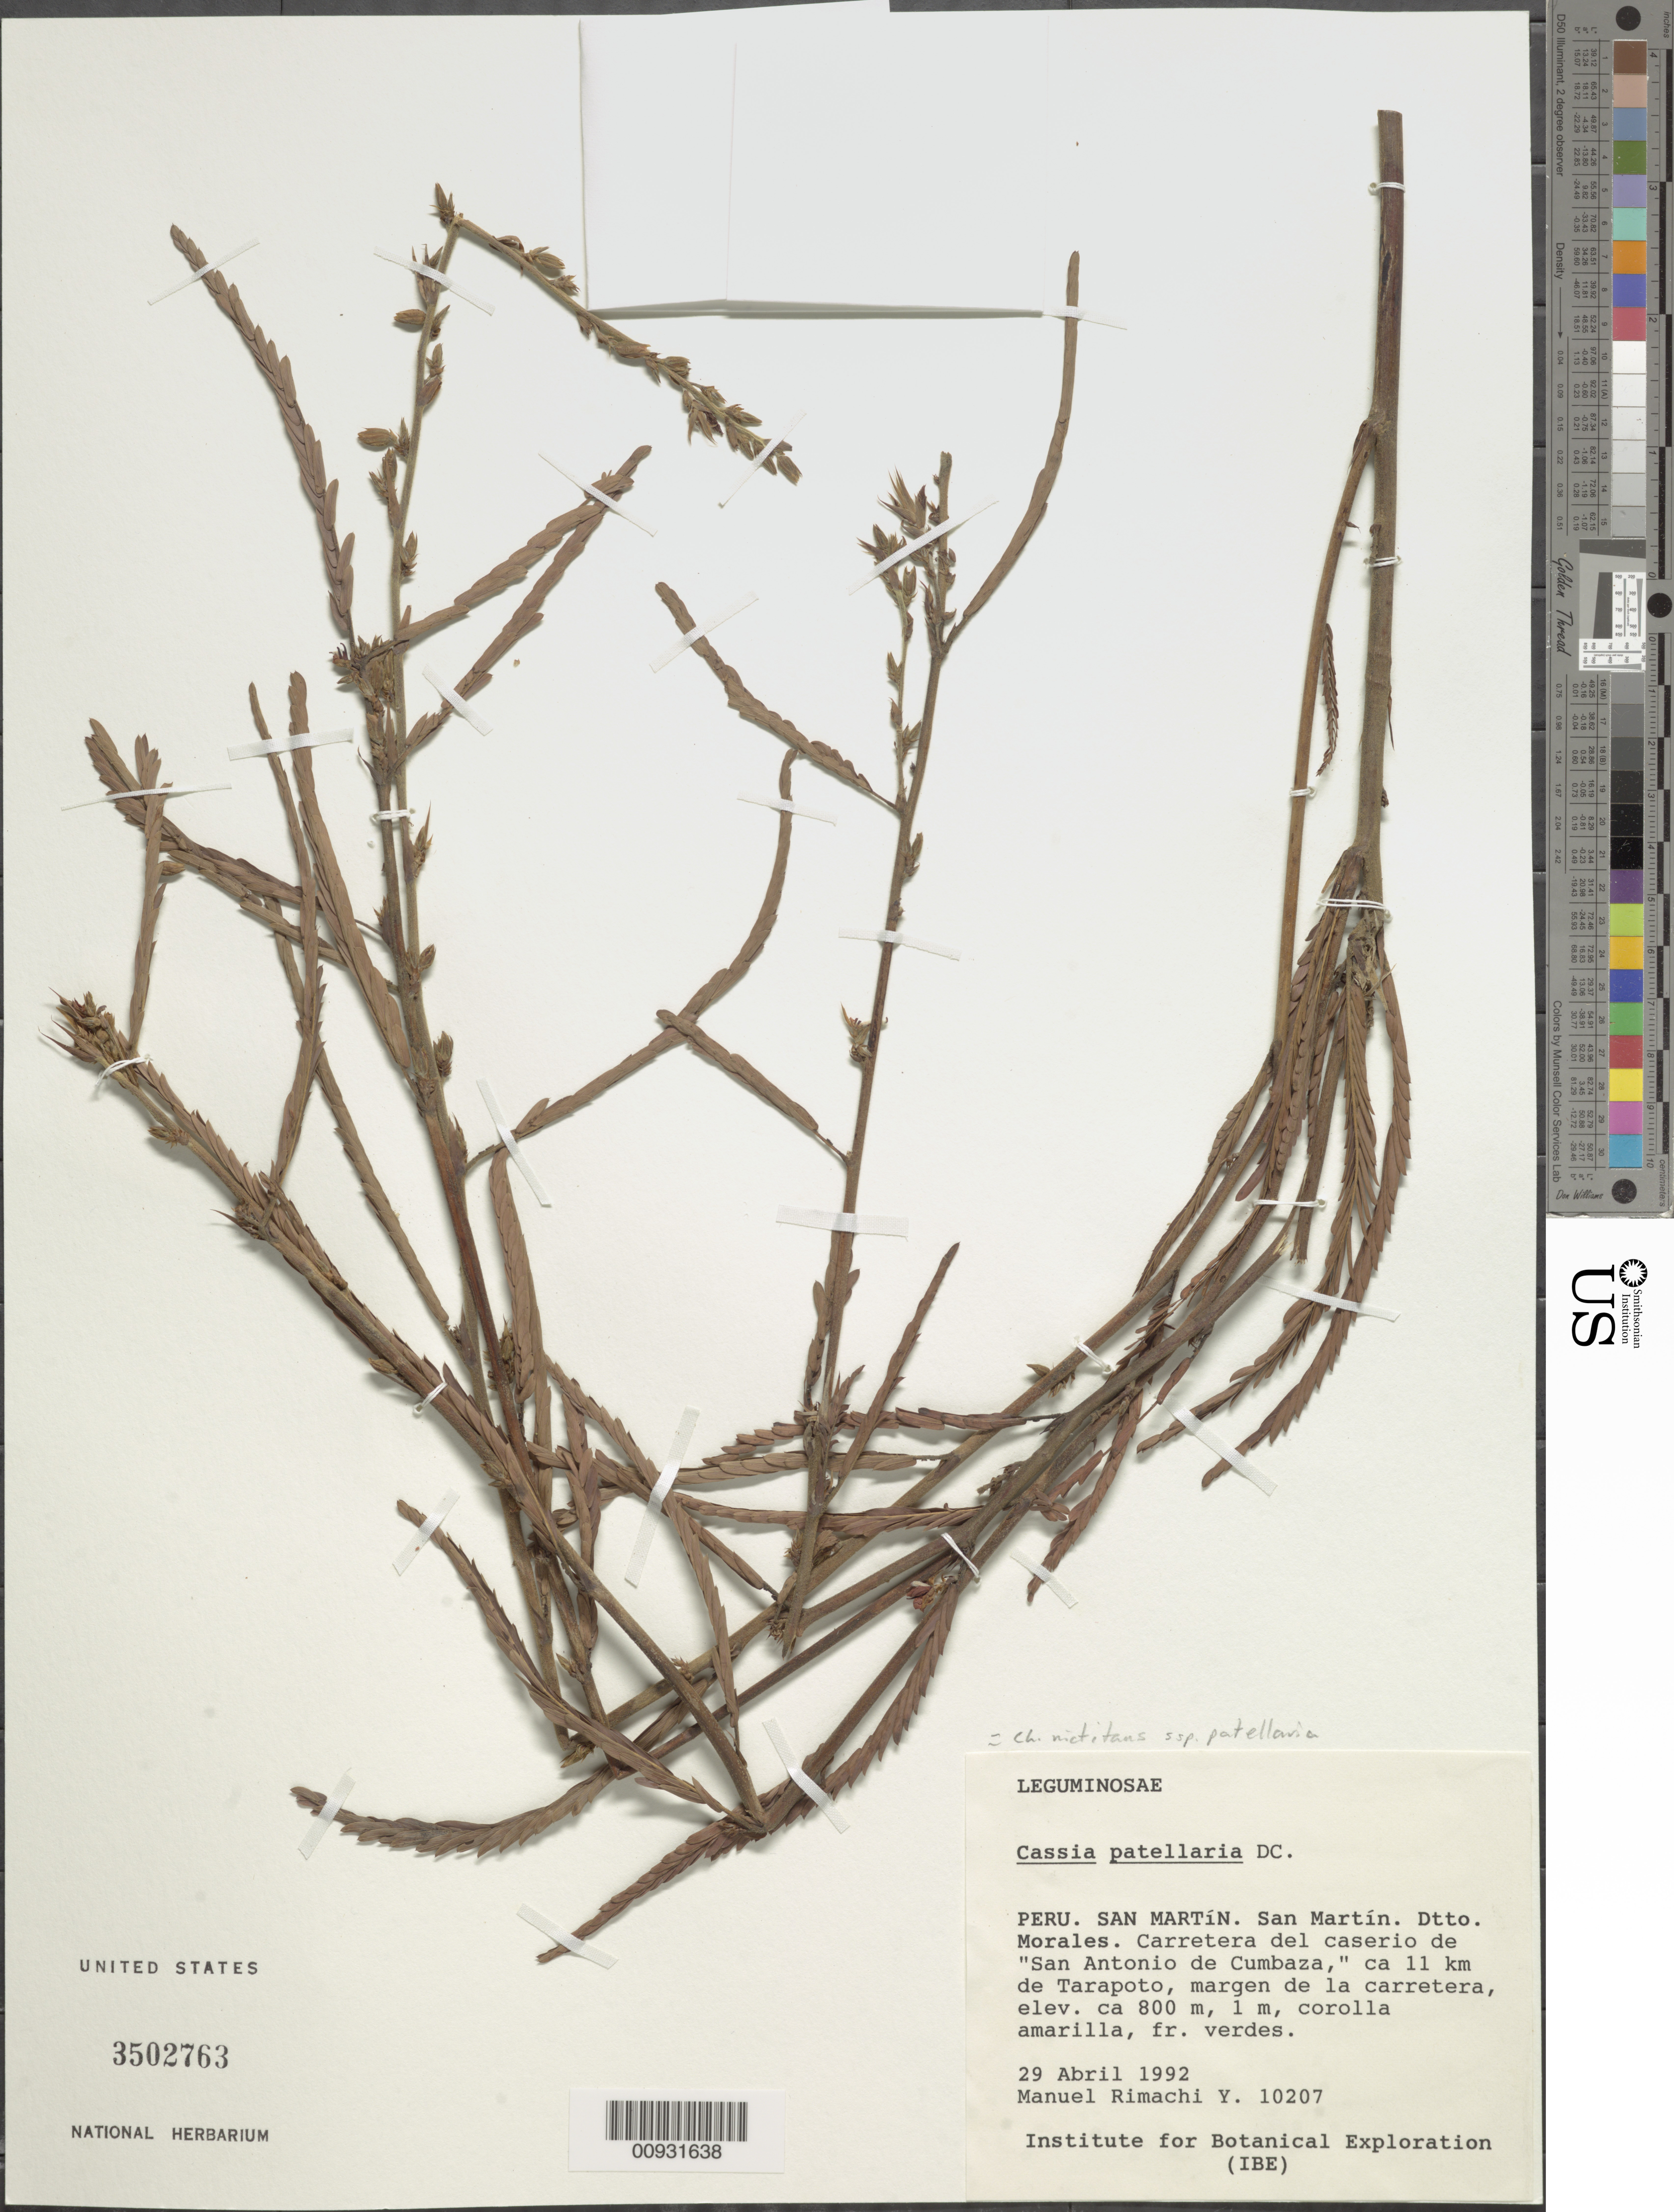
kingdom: Plantae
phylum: Tracheophyta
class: Magnoliopsida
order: Fabales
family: Fabaceae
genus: Chamaecrista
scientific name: Chamaecrista patellaria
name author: (Collad.) Greene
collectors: M. Rimachi Y.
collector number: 10207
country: Peru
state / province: San Martín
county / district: San Martín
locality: Morales, Carretera del caserio de San Antonia de Cumbaza, Tarapoto.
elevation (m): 800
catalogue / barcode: US 3502763